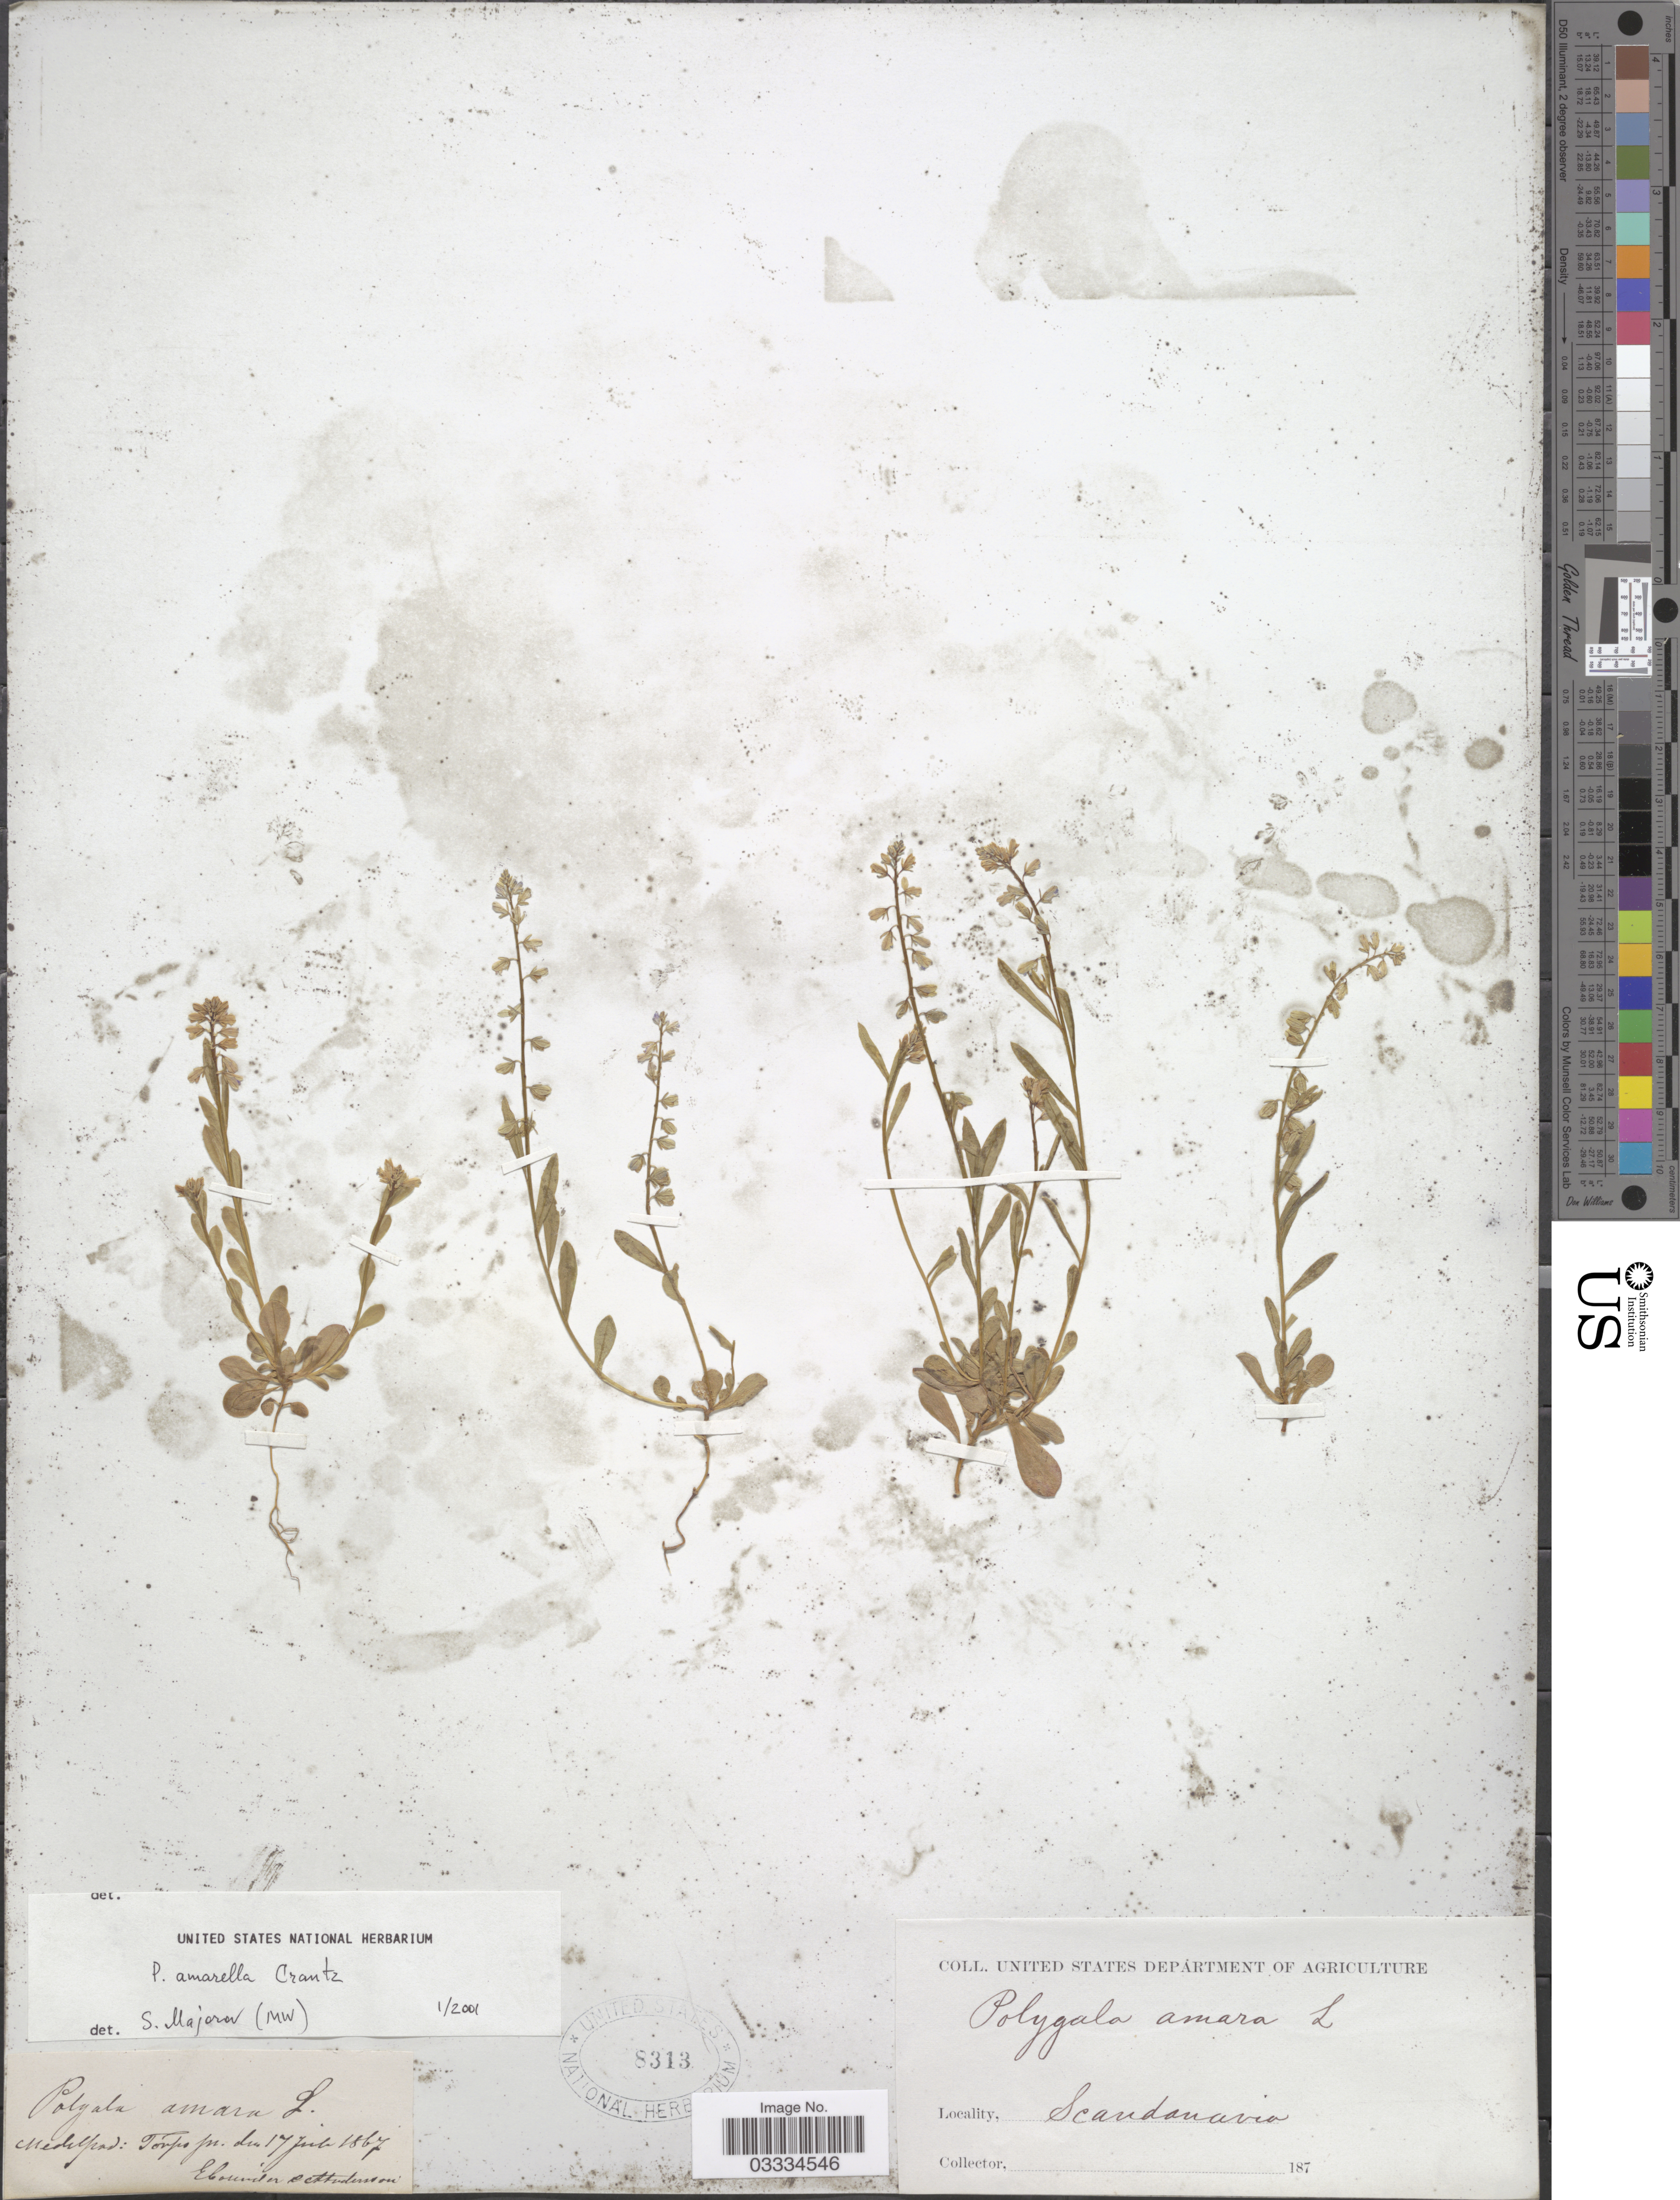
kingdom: Plantae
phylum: Tracheophyta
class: Magnoliopsida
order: Fabales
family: Polygalaceae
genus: Polygala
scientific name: Polygala amarella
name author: Crantz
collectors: A. Anderson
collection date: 1867-07-17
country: Sweden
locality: Medelpad: Torps pr. Scandanavia.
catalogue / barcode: US 8313